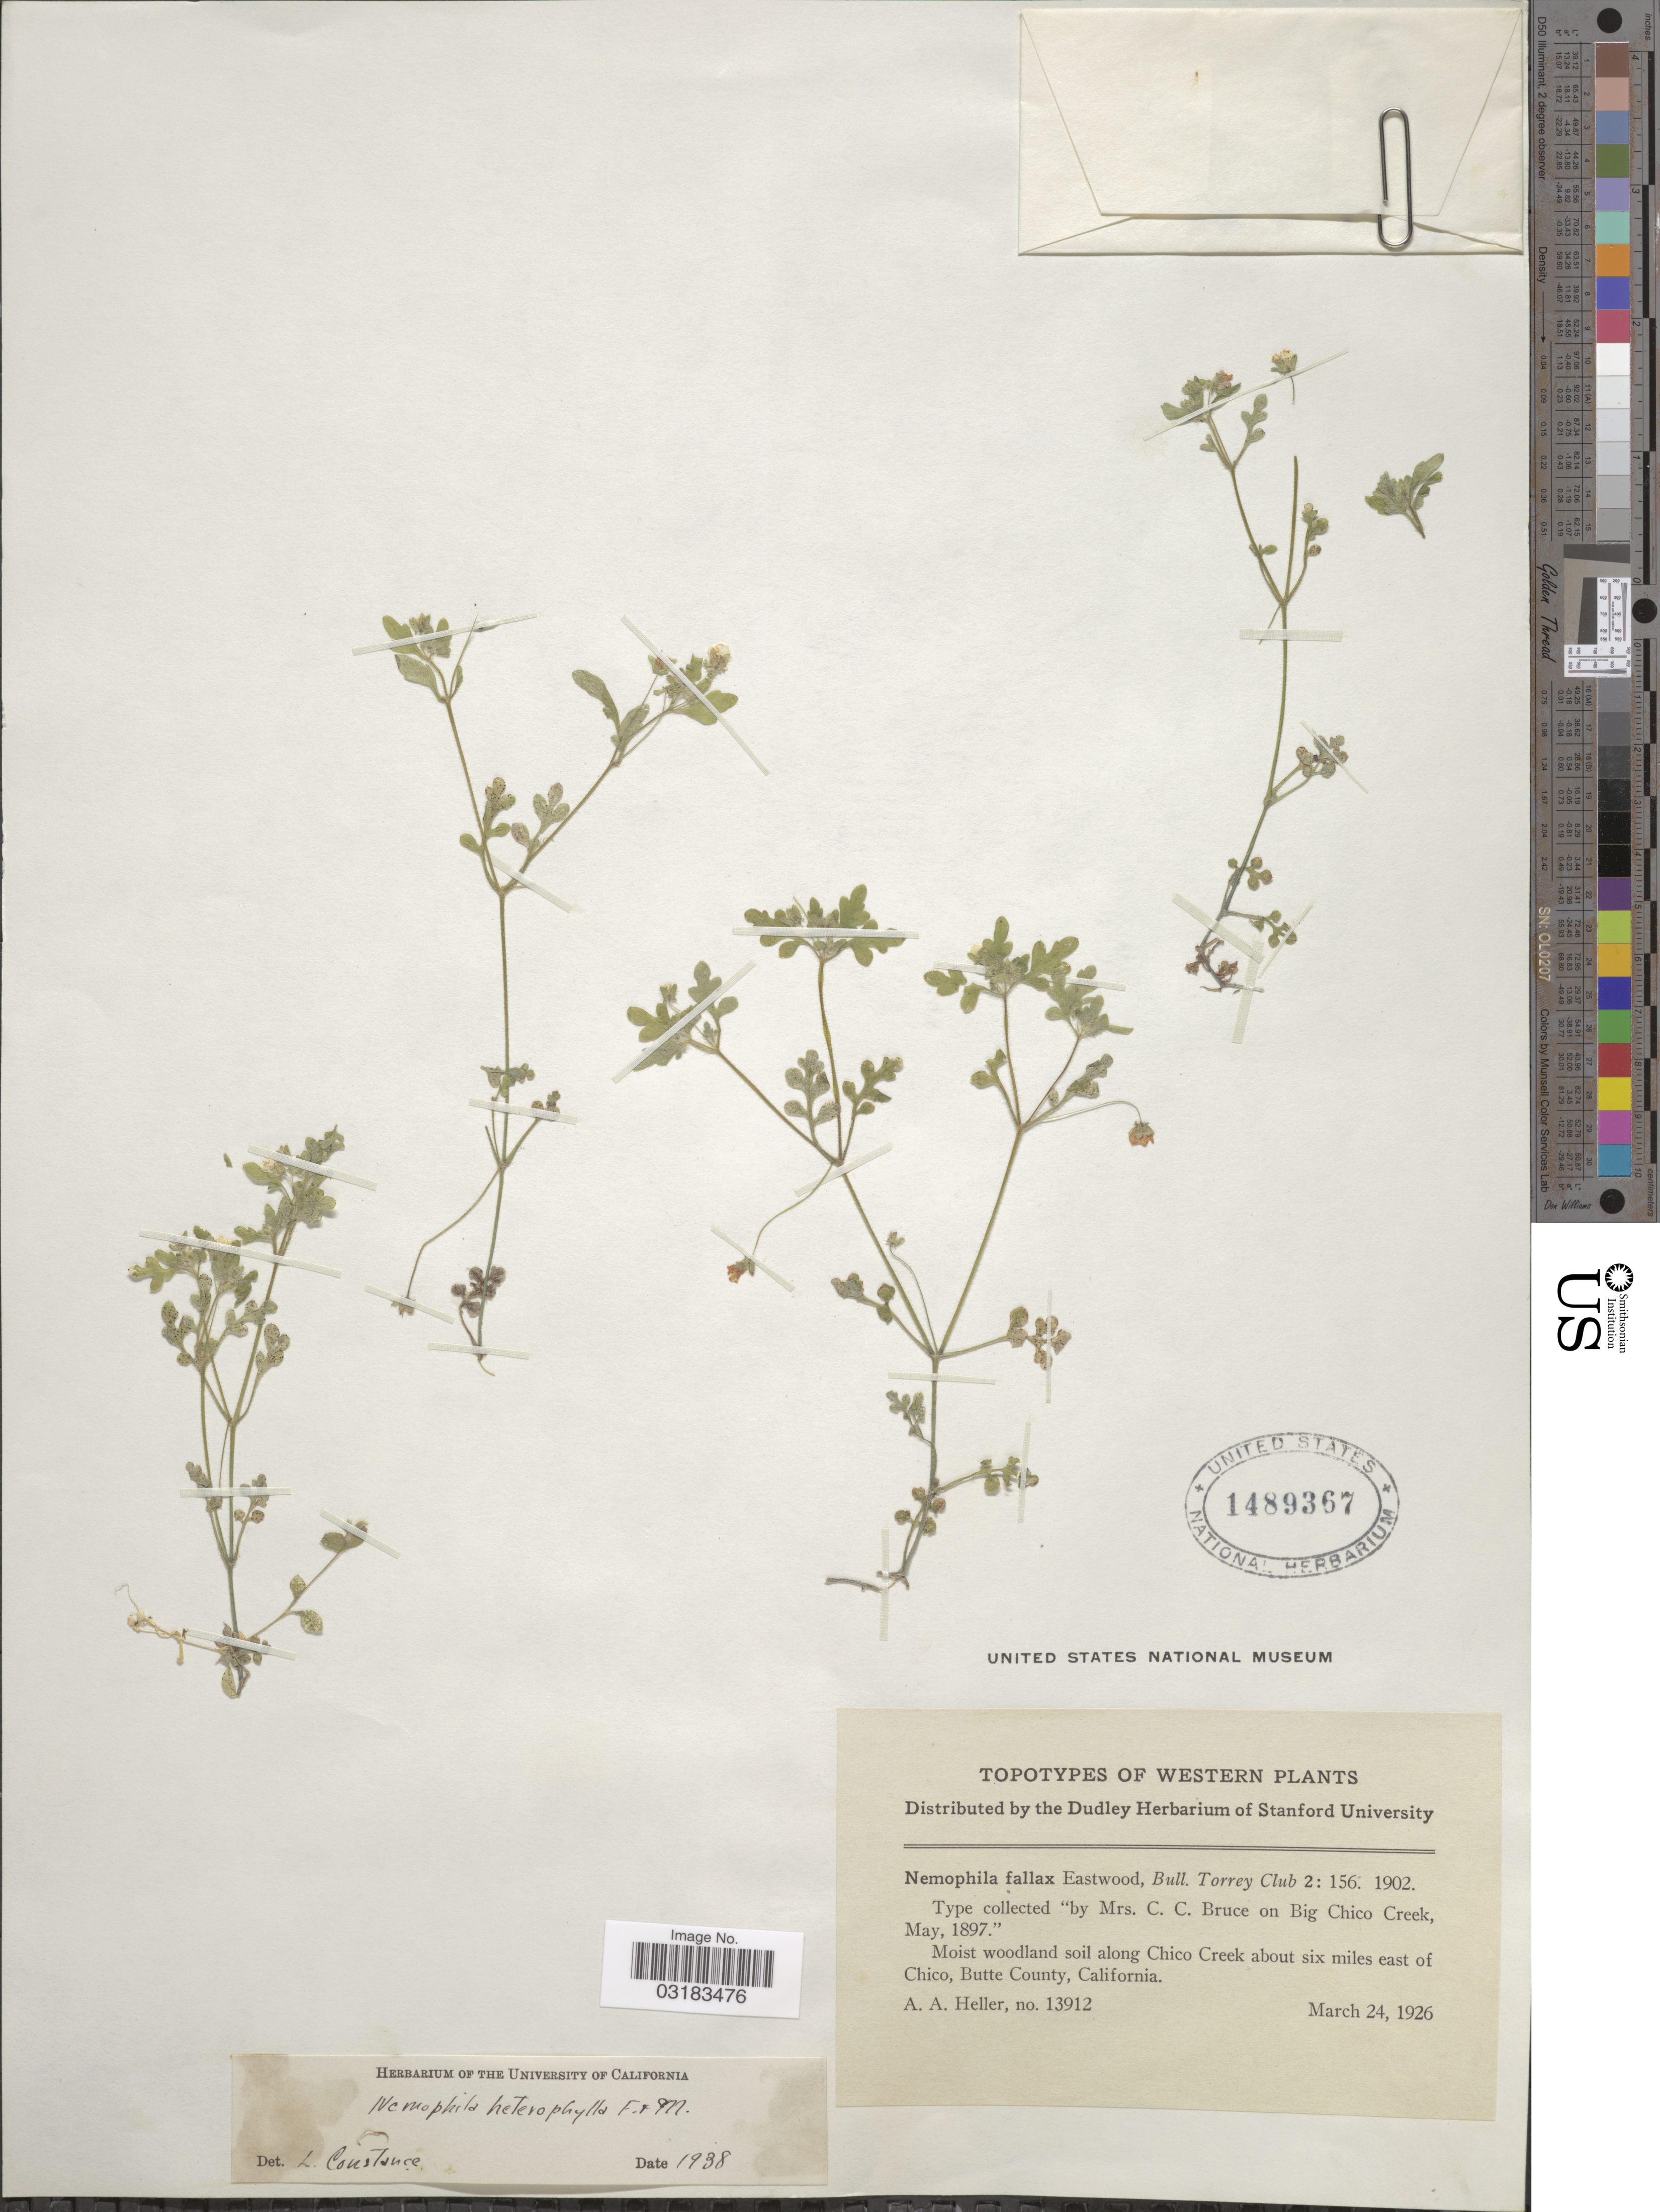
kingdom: Plantae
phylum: Tracheophyta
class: Magnoliopsida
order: Boraginales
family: Hydrophyllaceae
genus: Nemophila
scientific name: Nemophila heterophylla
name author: Fisch. & C.A. Mey.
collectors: A. A. Heller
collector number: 13912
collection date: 1926-03-24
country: United States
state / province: California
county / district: Butte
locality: Western. Along Chico Creek about six miles east of Chico, Butte County.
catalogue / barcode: US 1489367